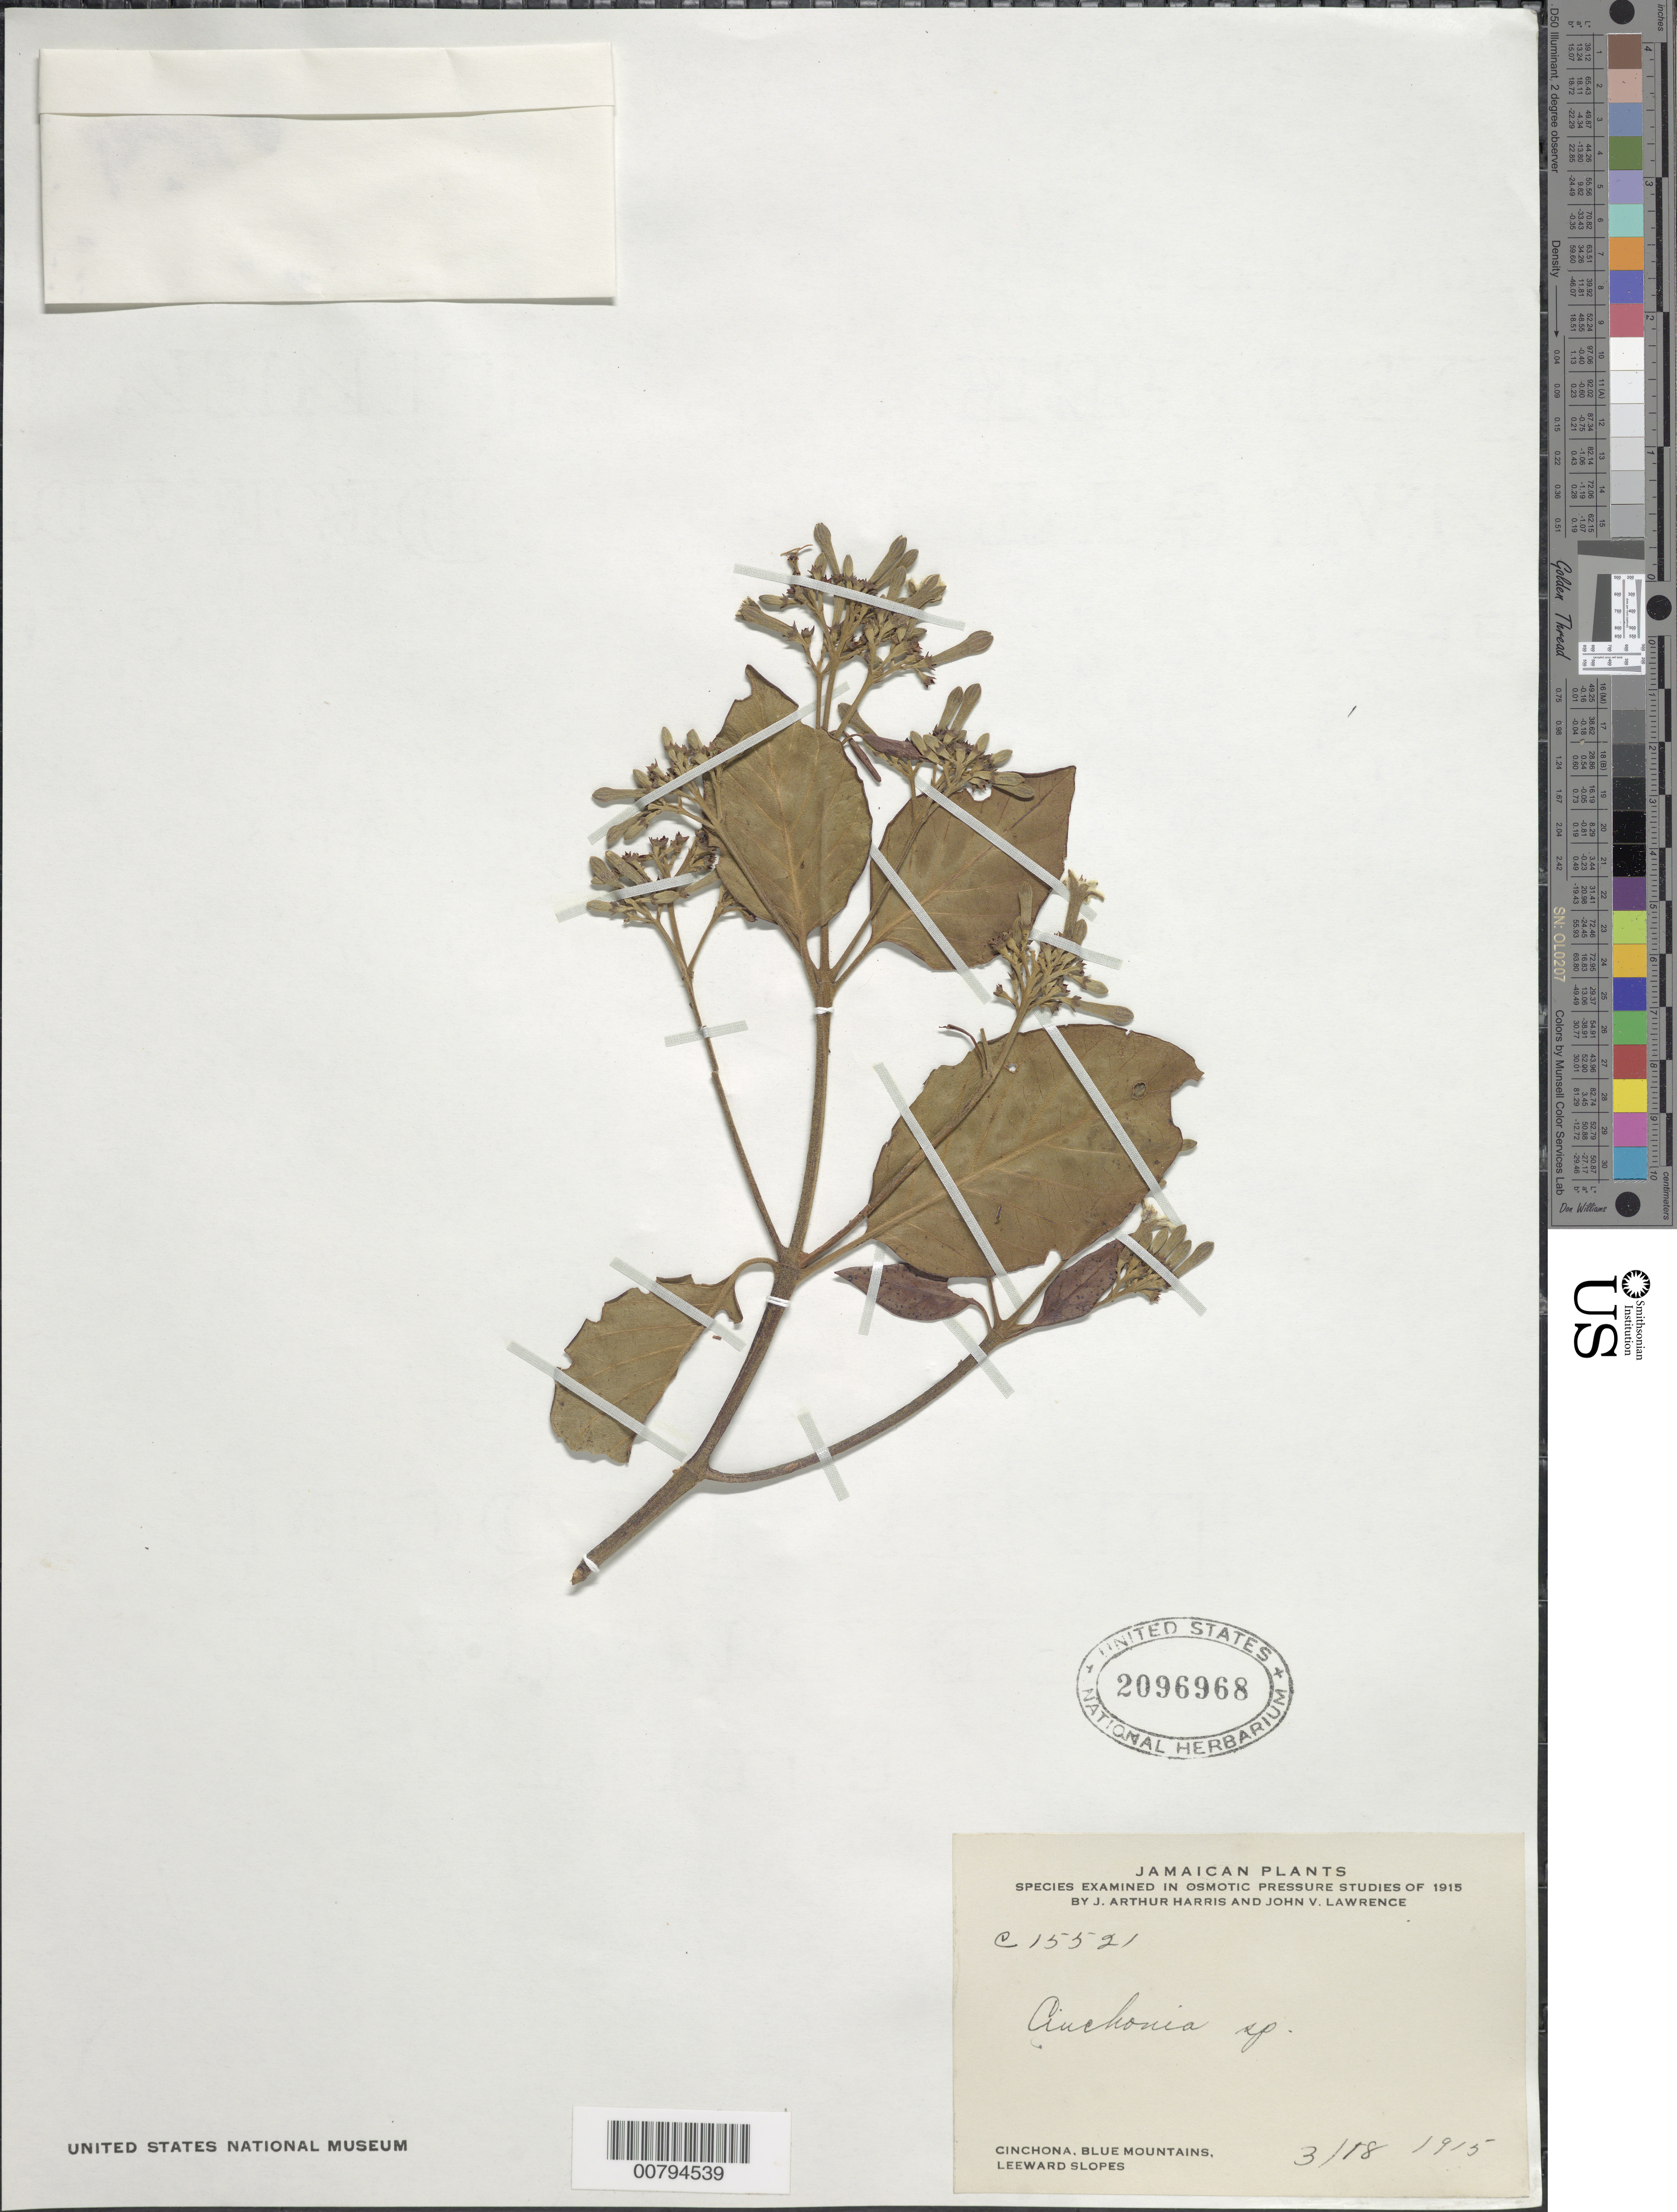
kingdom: Plantae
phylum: Tracheophyta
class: Magnoliopsida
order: Gentianales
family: Rubiaceae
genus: Cinchona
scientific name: Cinchona sp.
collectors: J. A. Harris & J. Lawrence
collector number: C 15521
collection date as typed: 18 Mar 1915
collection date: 1915-03-18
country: Jamaica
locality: Cinchona, Blue Mountains, leeward slopes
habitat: Leeward mountain slopes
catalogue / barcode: US 2096968